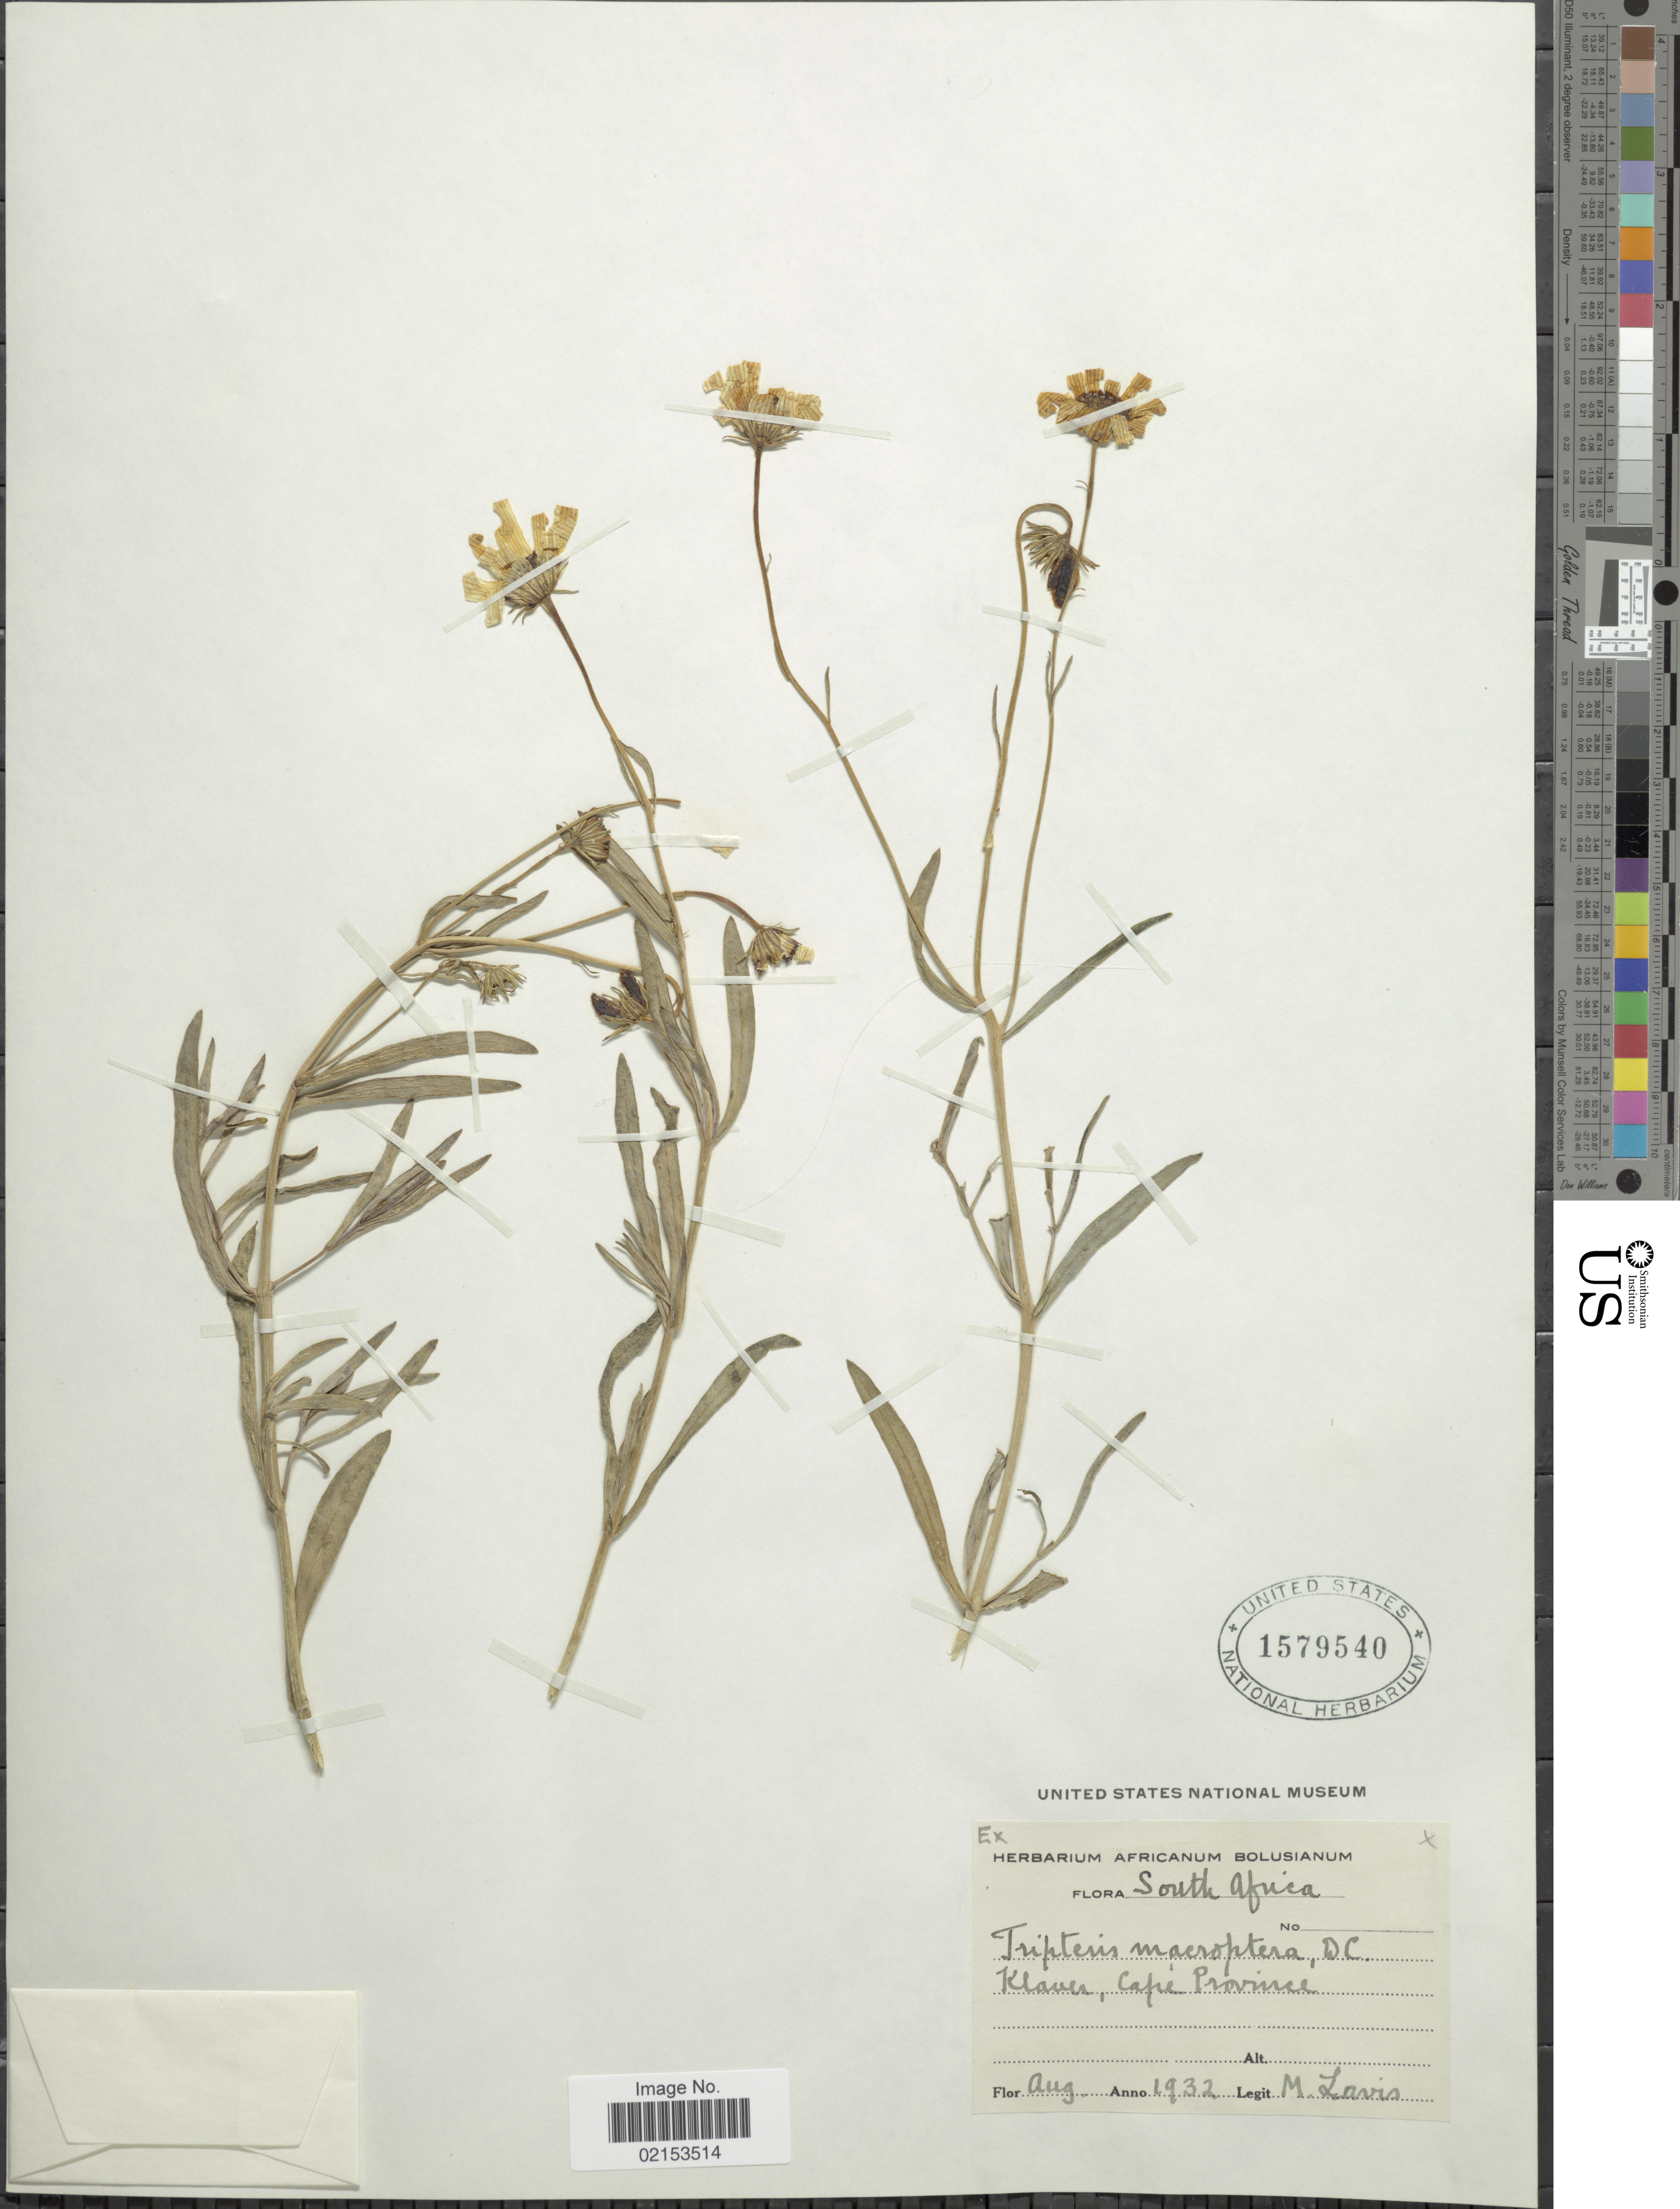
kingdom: Plantae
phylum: Tracheophyta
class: Magnoliopsida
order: Asterales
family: Asteraceae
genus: Tripteris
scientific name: Tripteris oppositifolia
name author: (Aiton) B. Nord.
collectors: M. Lavis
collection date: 1932-08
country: South Africa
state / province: Western Cape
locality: Klaver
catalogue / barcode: US 1579540